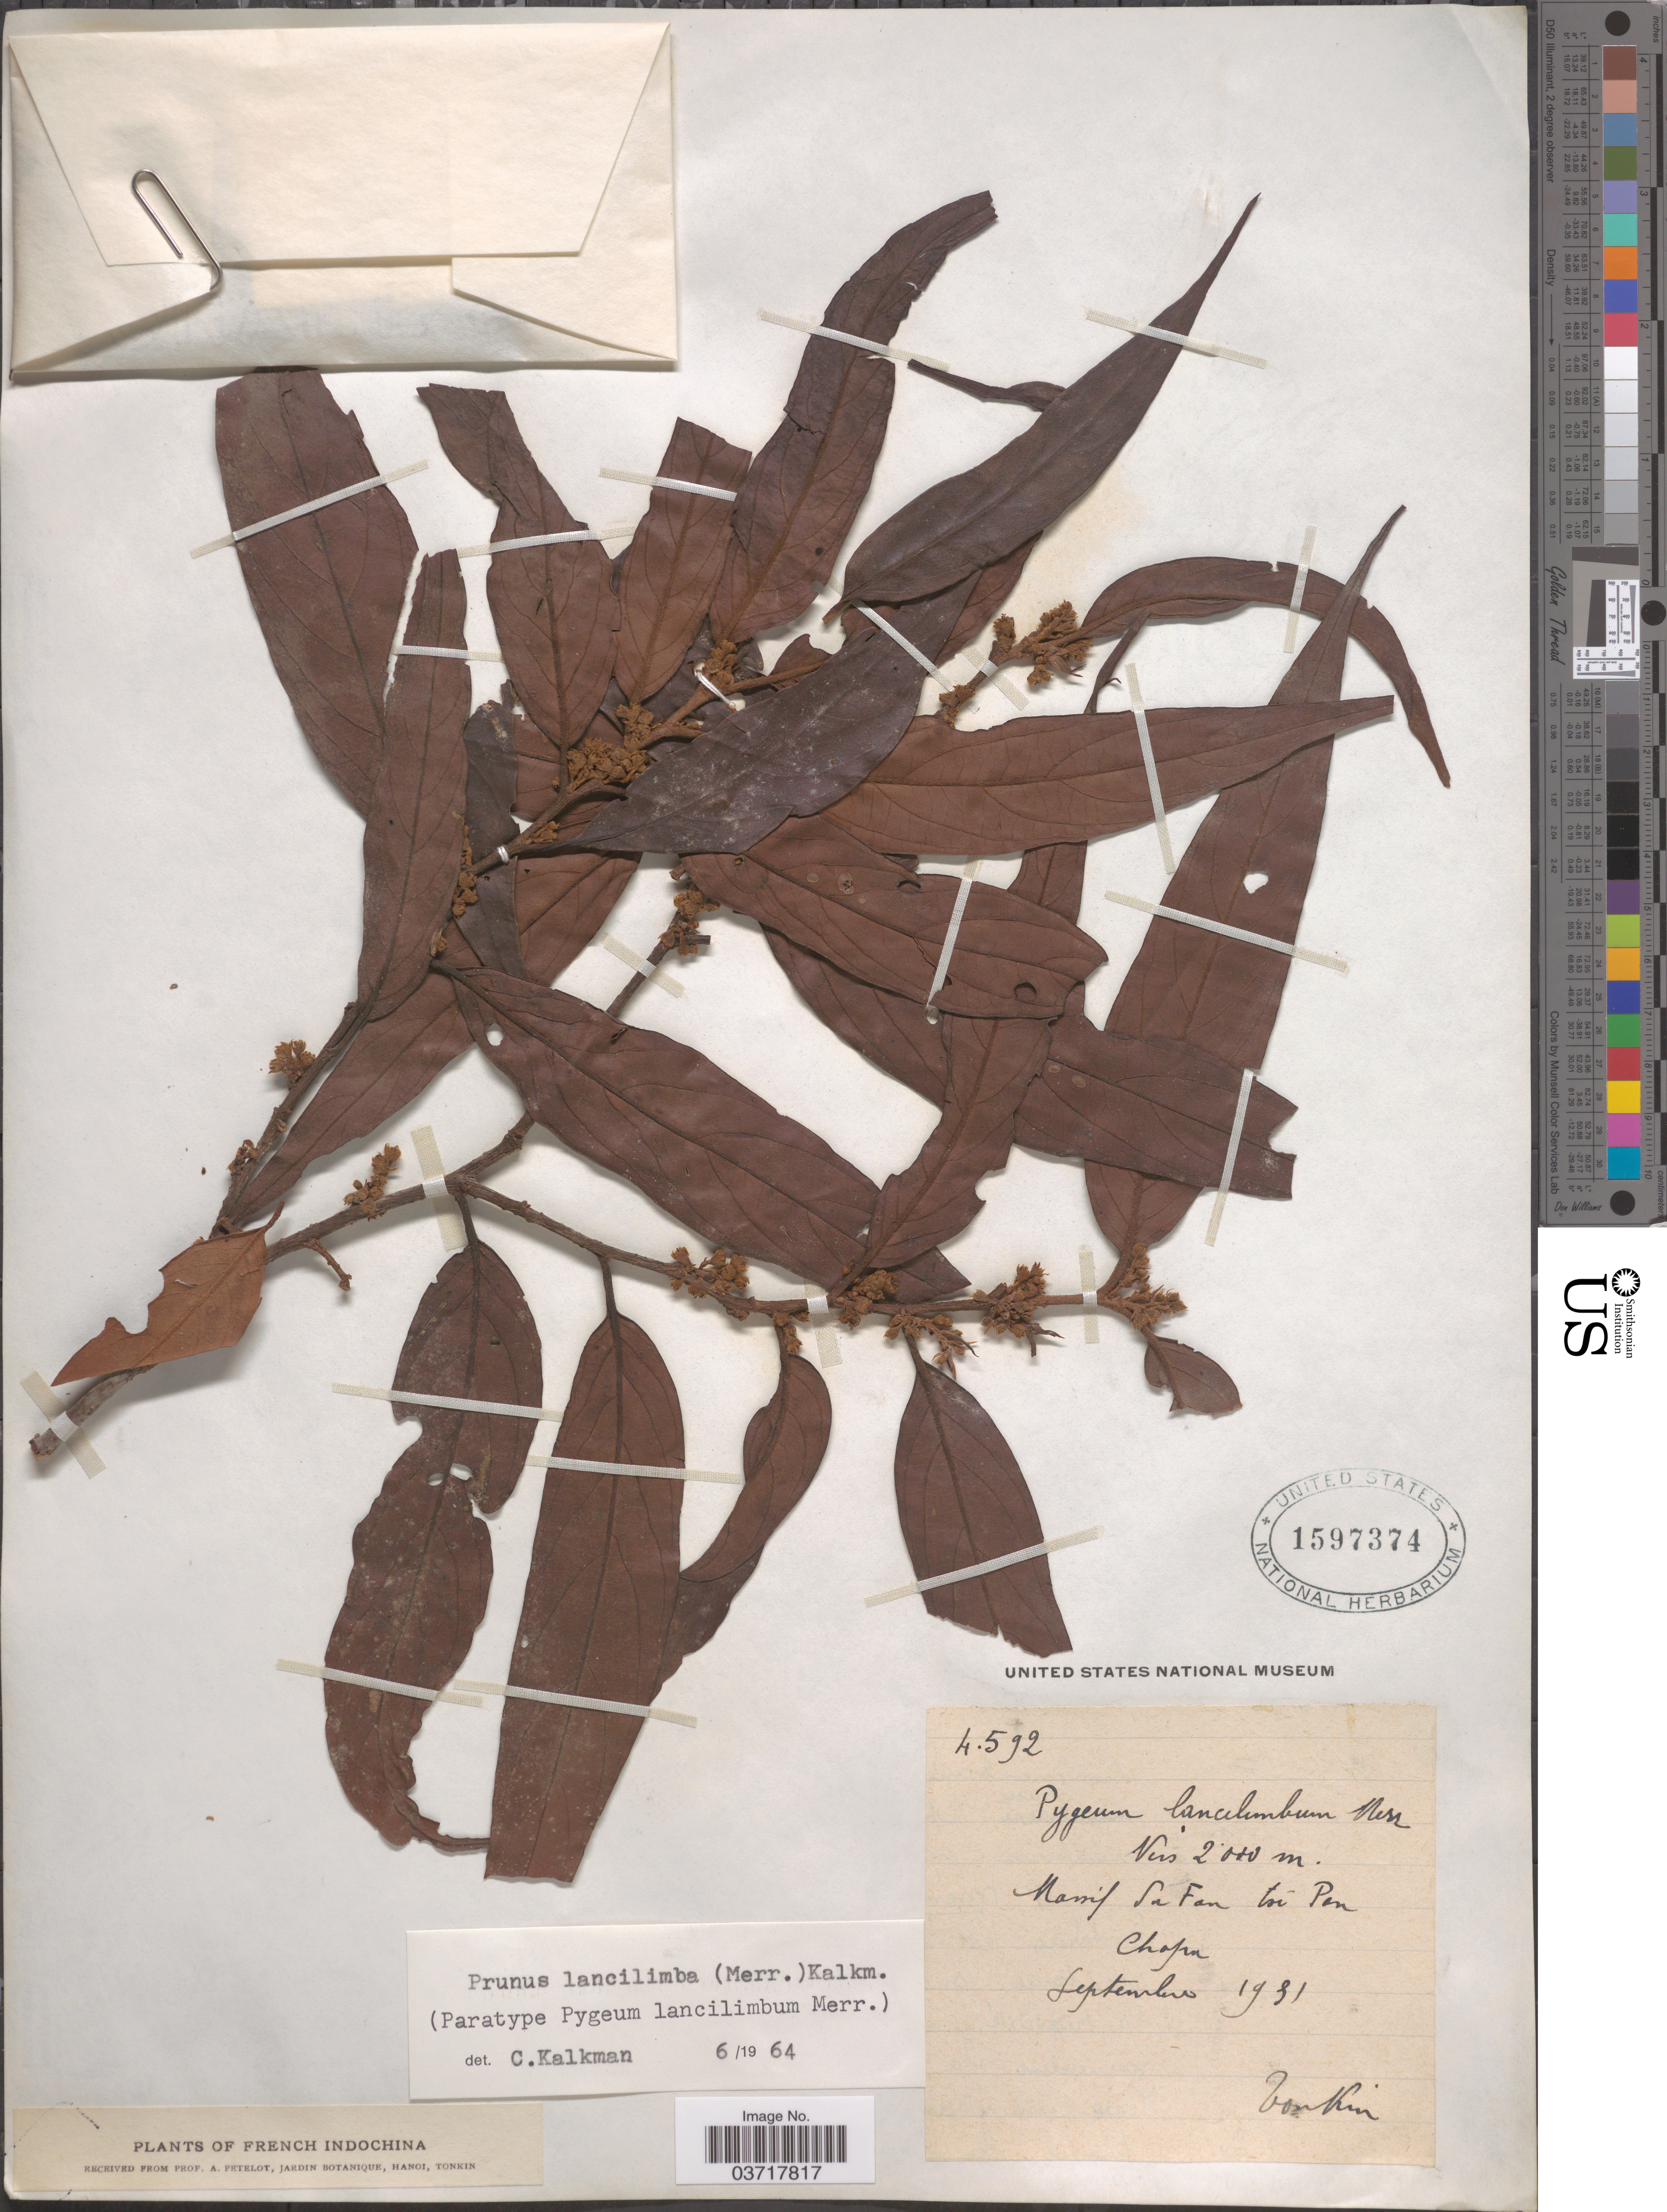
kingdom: Plantae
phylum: Tracheophyta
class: Magnoliopsida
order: Rosales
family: Rosaceae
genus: Prunus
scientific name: Prunus lancilimba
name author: (Merr.) Kalkman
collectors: P. A. Pételot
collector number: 4592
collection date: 1931-09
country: Vietnam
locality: French Indochina. Massif du Fan tri Pan. Chapa.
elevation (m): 2000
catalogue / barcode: US 1597374